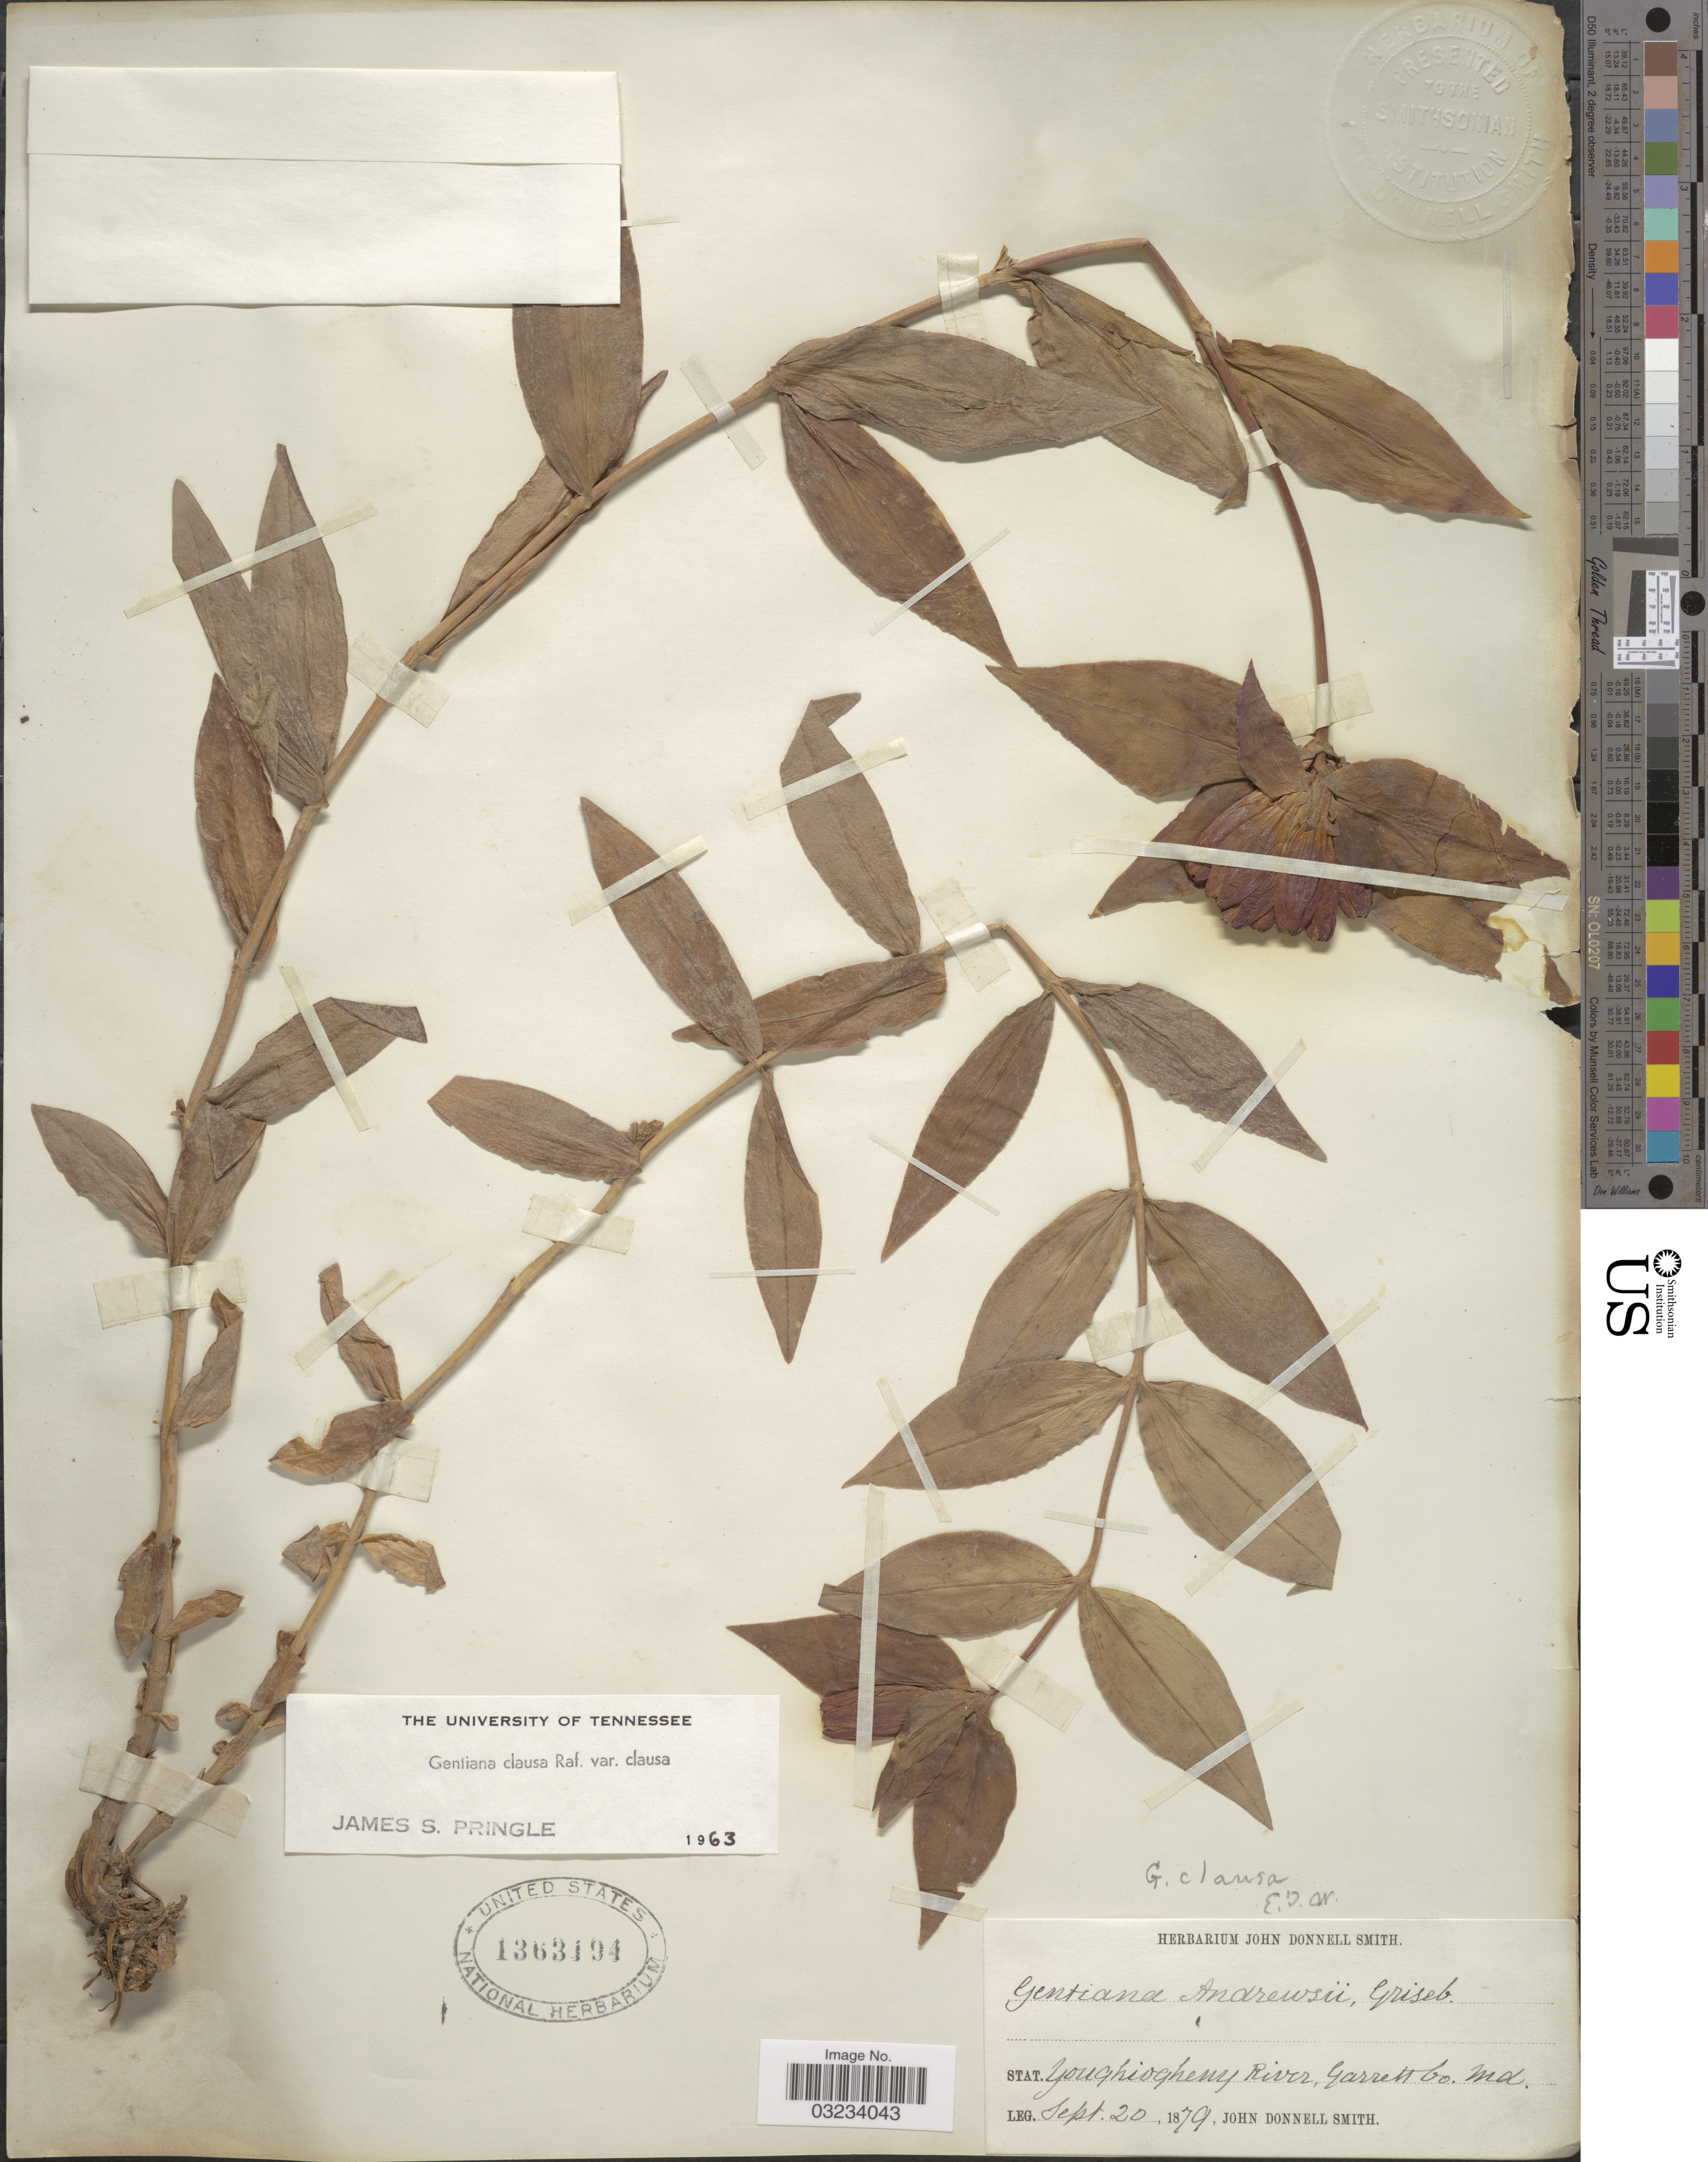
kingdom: Plantae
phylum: Tracheophyta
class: Magnoliopsida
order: Gentianales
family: Gentianaceae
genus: Gentiana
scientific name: Gentiana clausa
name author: Raf.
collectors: J. Donnell Smith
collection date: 1879-09-20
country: United States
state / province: Maryland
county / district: Garrett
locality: Youghiogheny River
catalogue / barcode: US 1363194